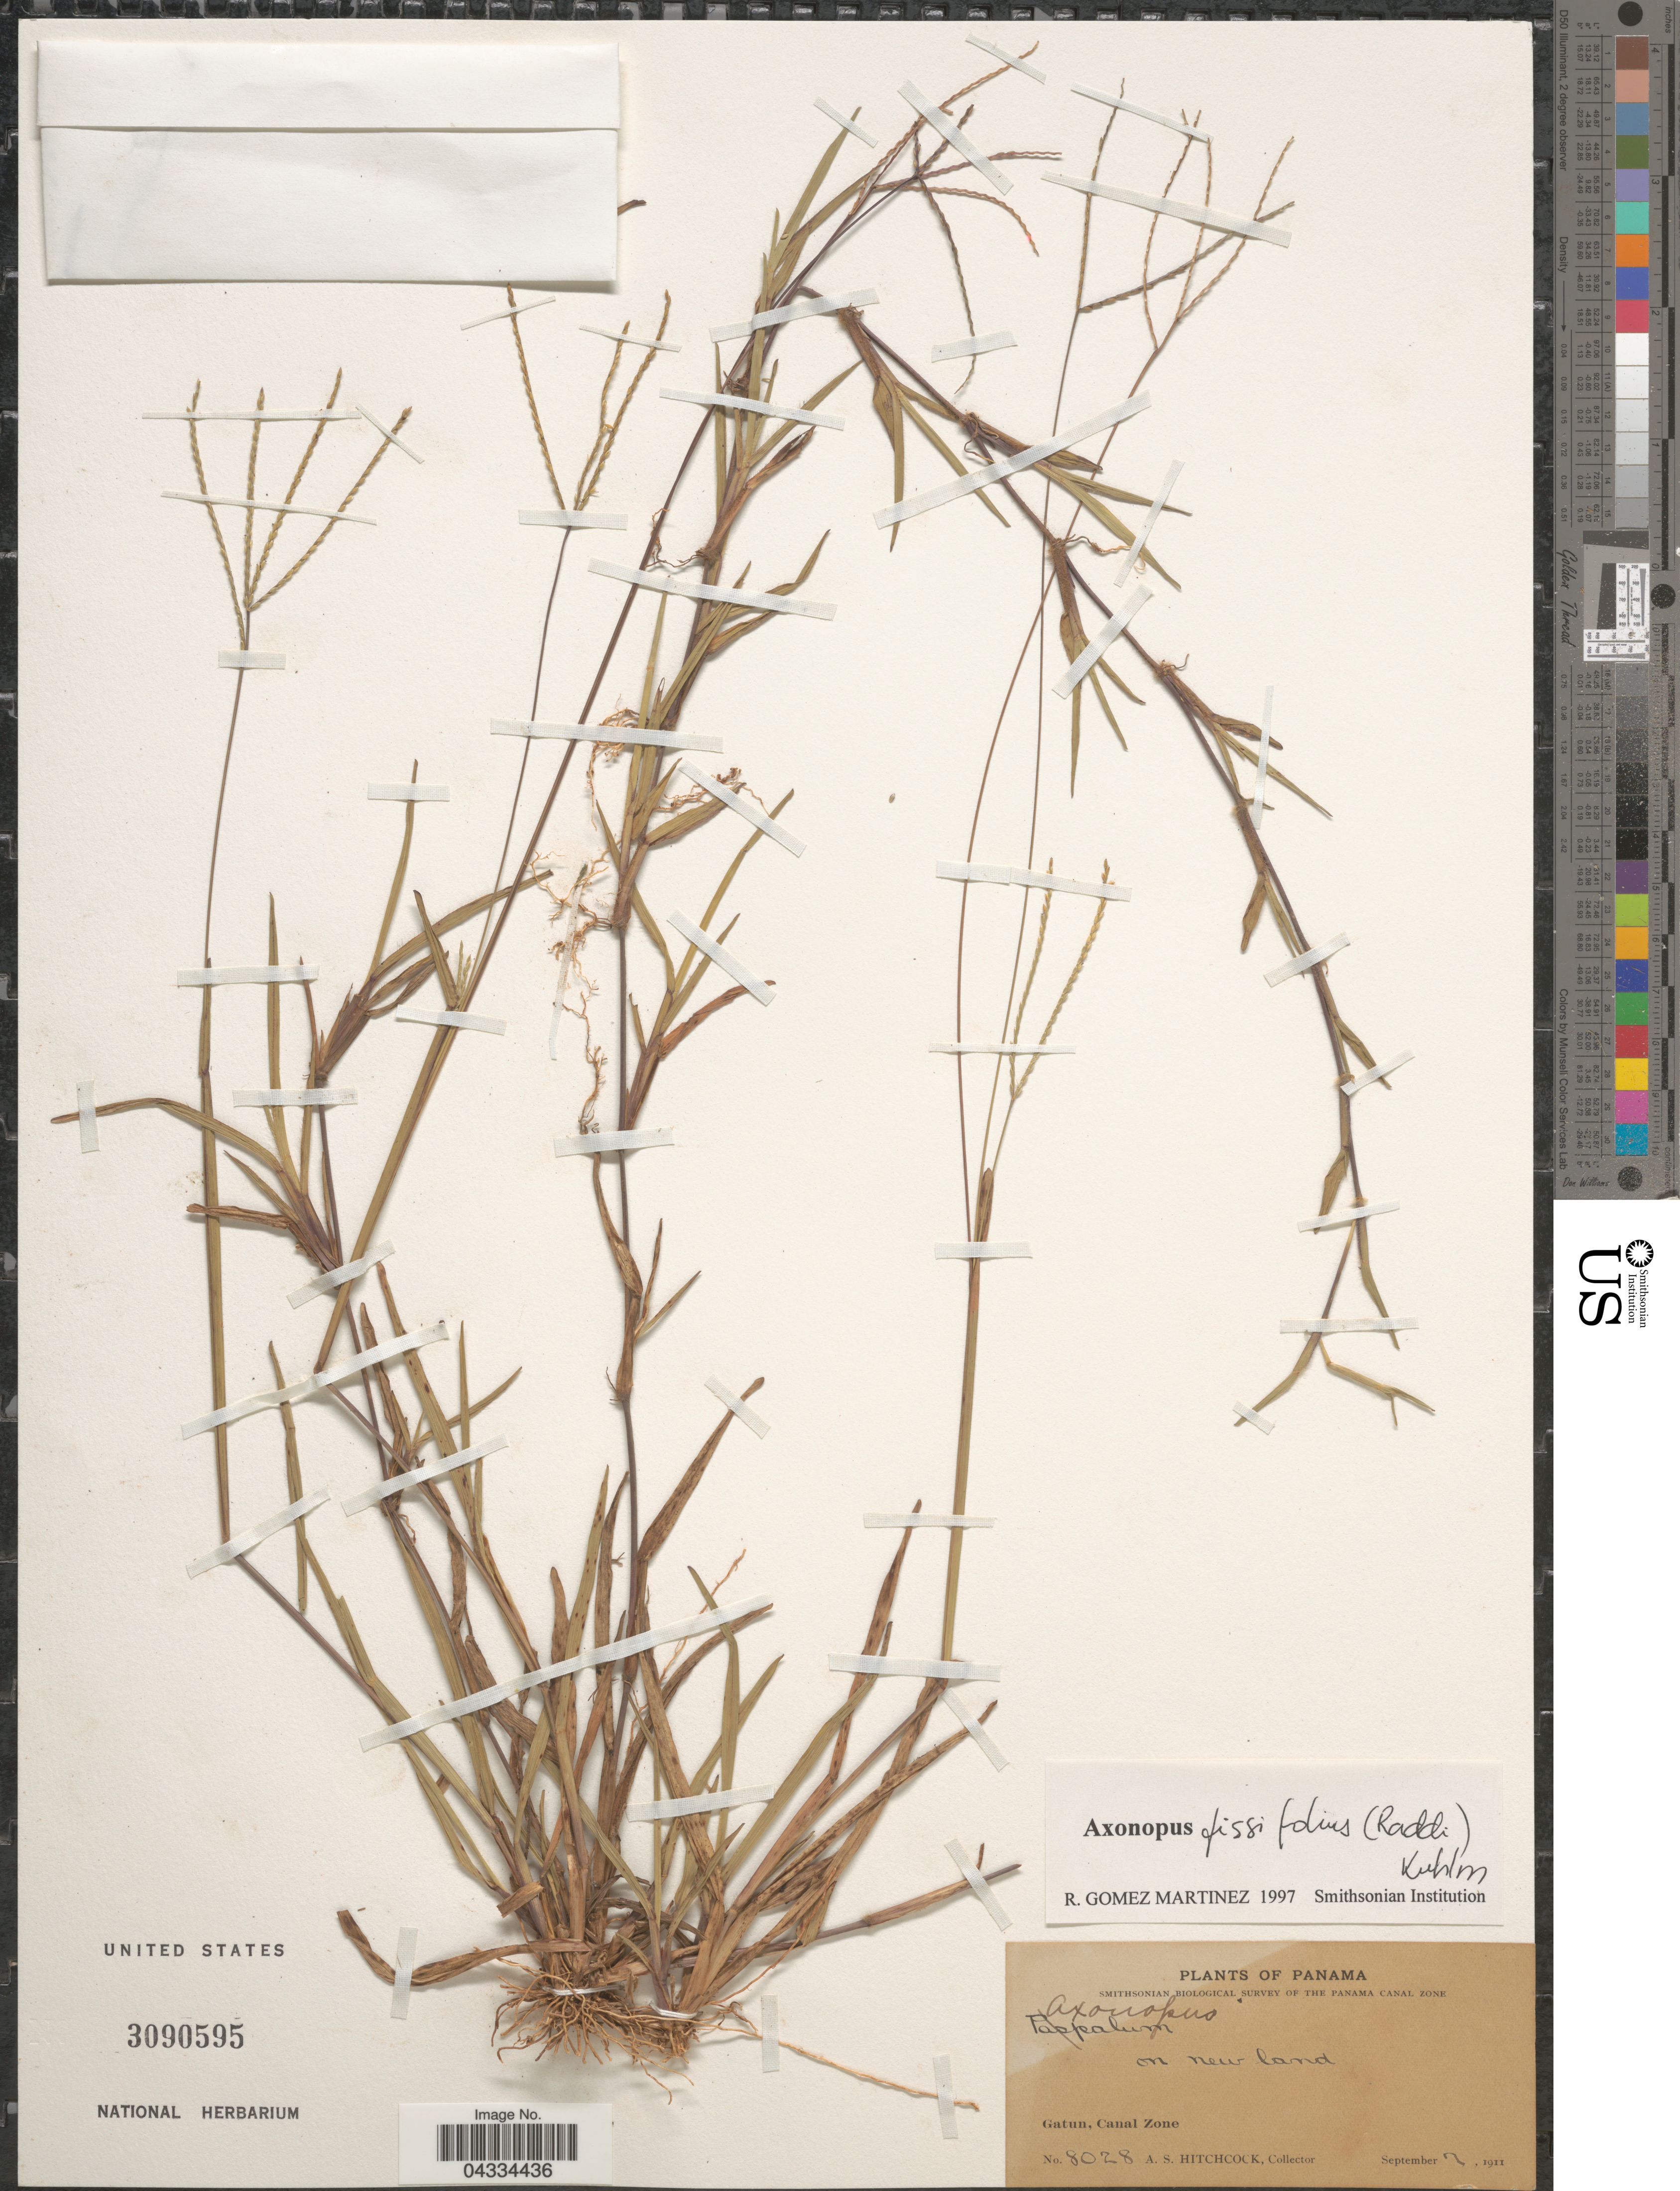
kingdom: Plantae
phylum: Tracheophyta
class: Liliopsida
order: Poales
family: Poaceae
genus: Axonopus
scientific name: Axonopus fissifolius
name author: (Raddi) Kuhlm.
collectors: A. S. Hitchcock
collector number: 8028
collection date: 1911-09-07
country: Panama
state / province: Colón / Panamá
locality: Smithsonian Biological Survey of the Panama Canal Zone. On new land. Gatun, Canal Zone.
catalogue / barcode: US 3090595